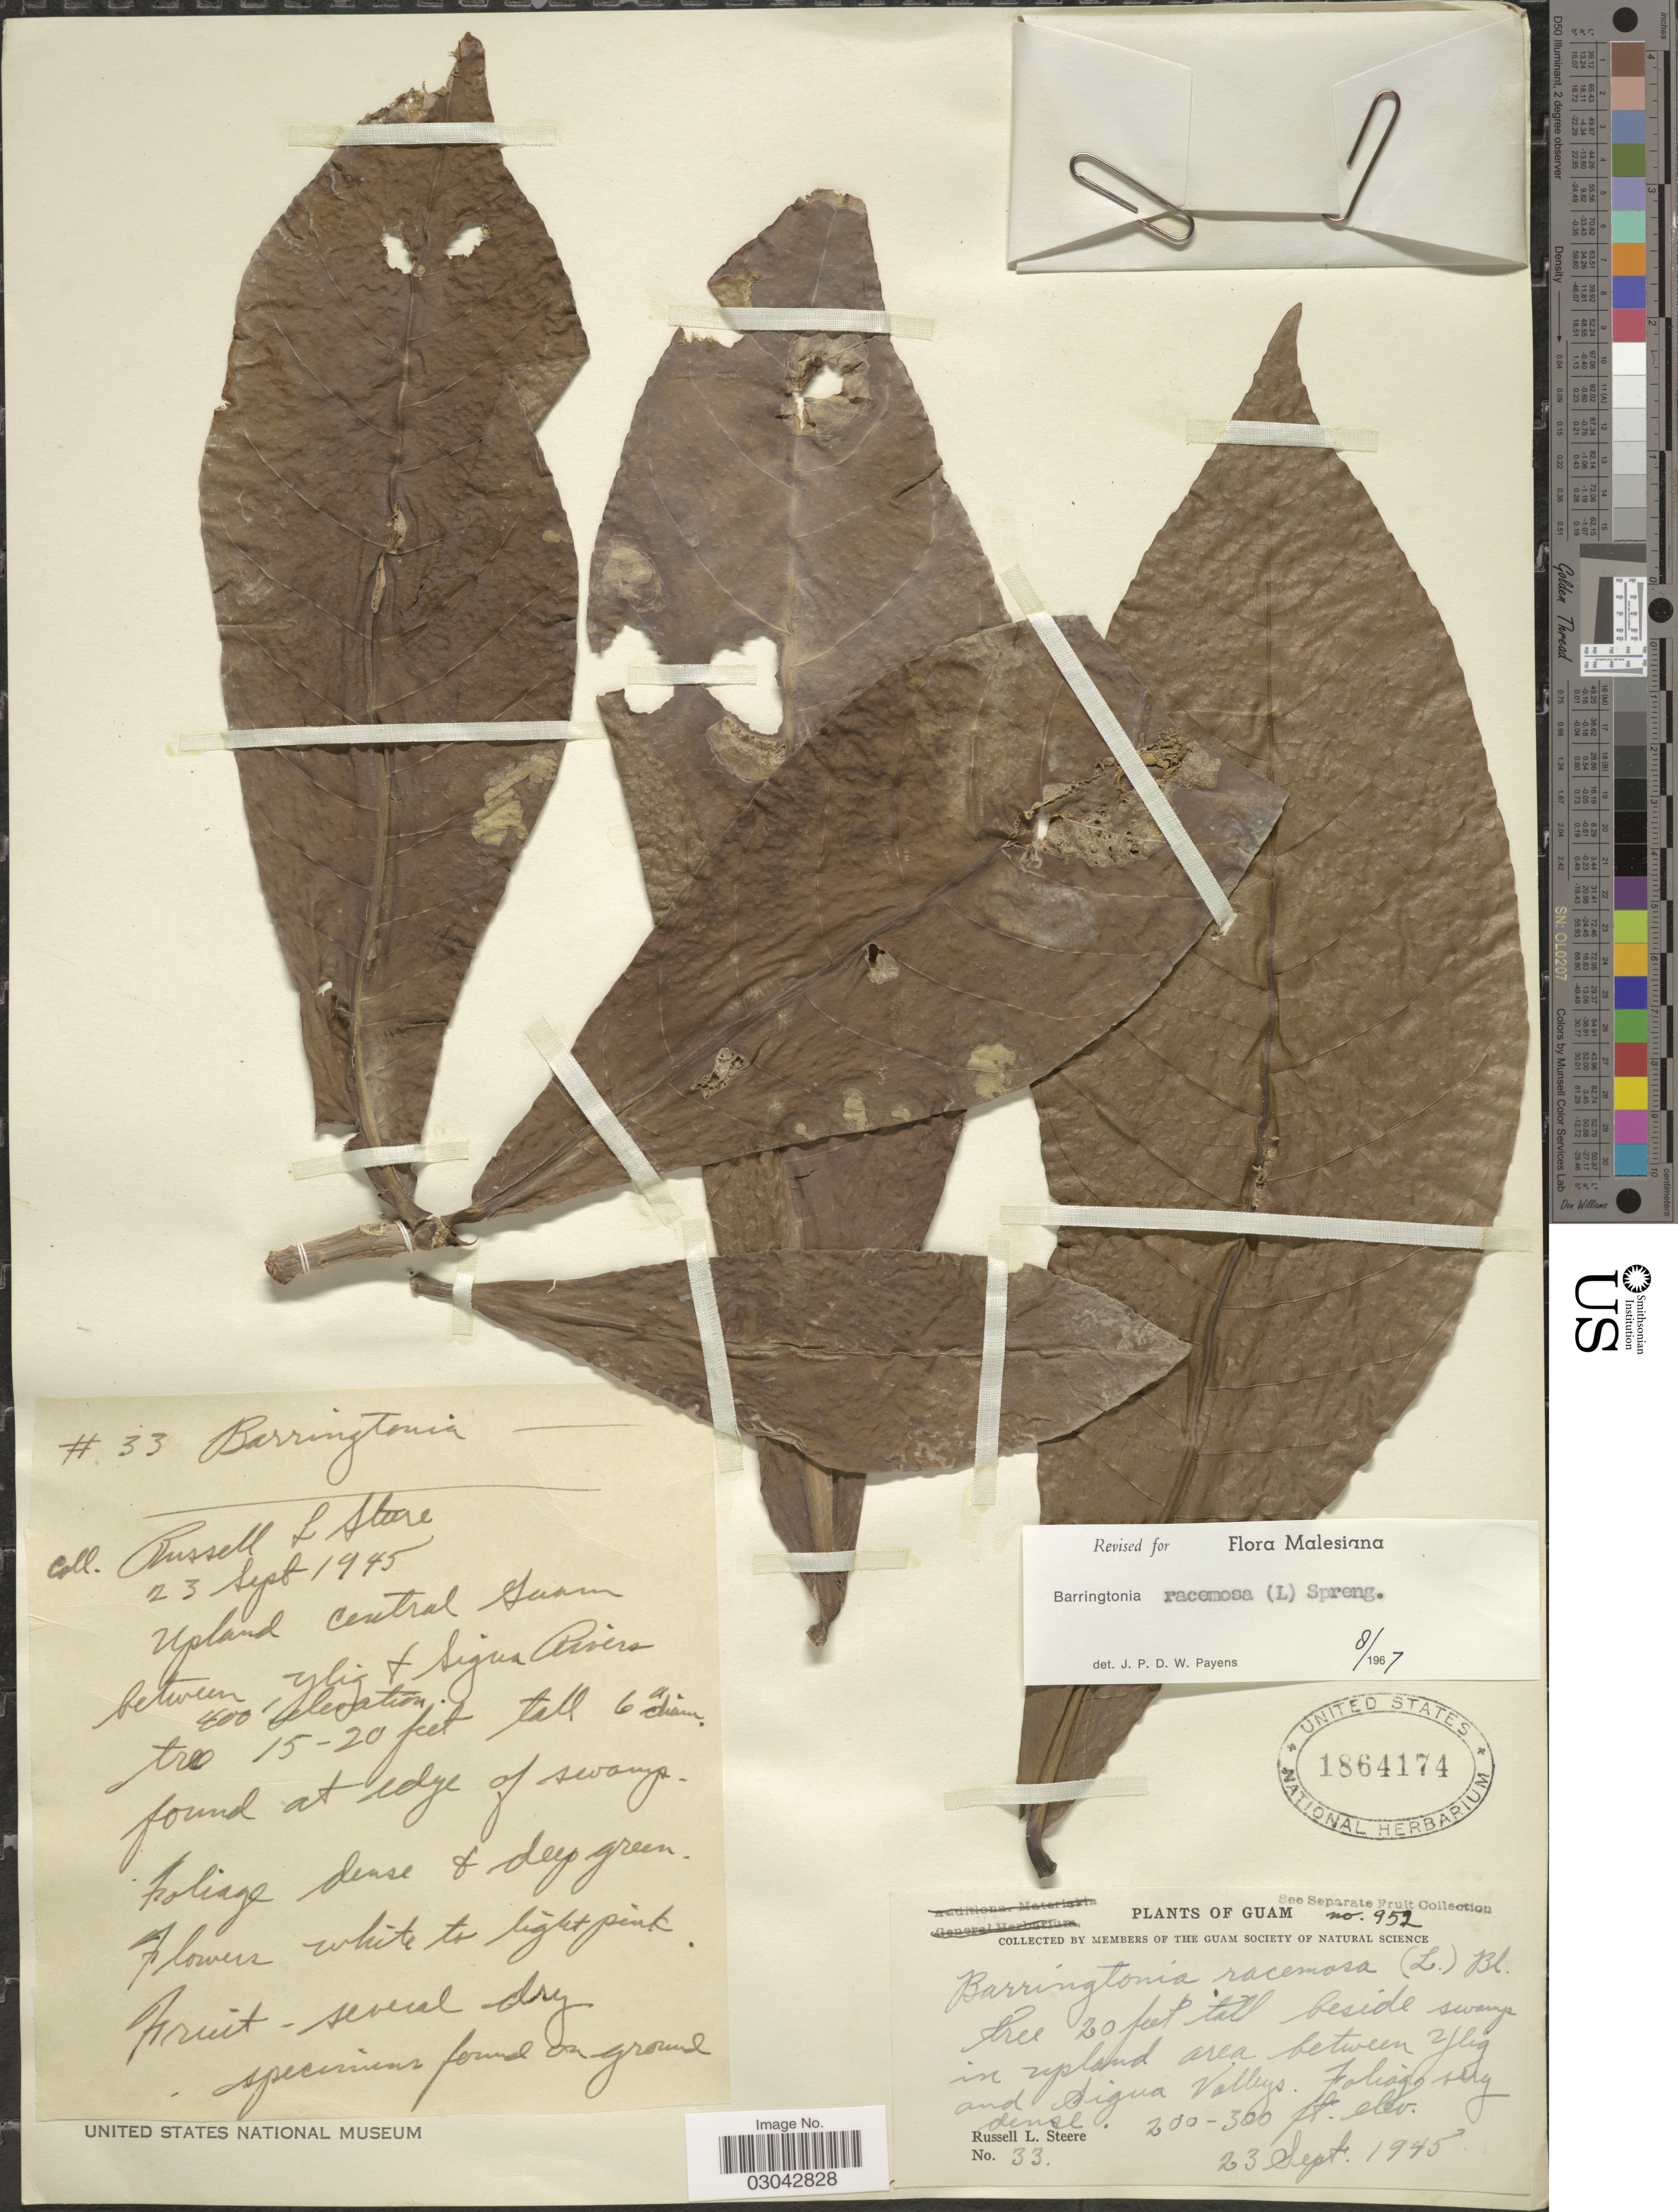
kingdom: Plantae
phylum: Tracheophyta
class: Magnoliopsida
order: Ericales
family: Lecythidaceae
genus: Barringtonia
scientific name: Barringtonia racemosa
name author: (L.) Spreng.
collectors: R. L. Steere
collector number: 33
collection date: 1945-09-23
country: Guam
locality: In upland area between Ylig and Sigua Valleys. Upland Central Guam between Ylig + Sigua Rivers.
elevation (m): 122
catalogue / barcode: US 1864174